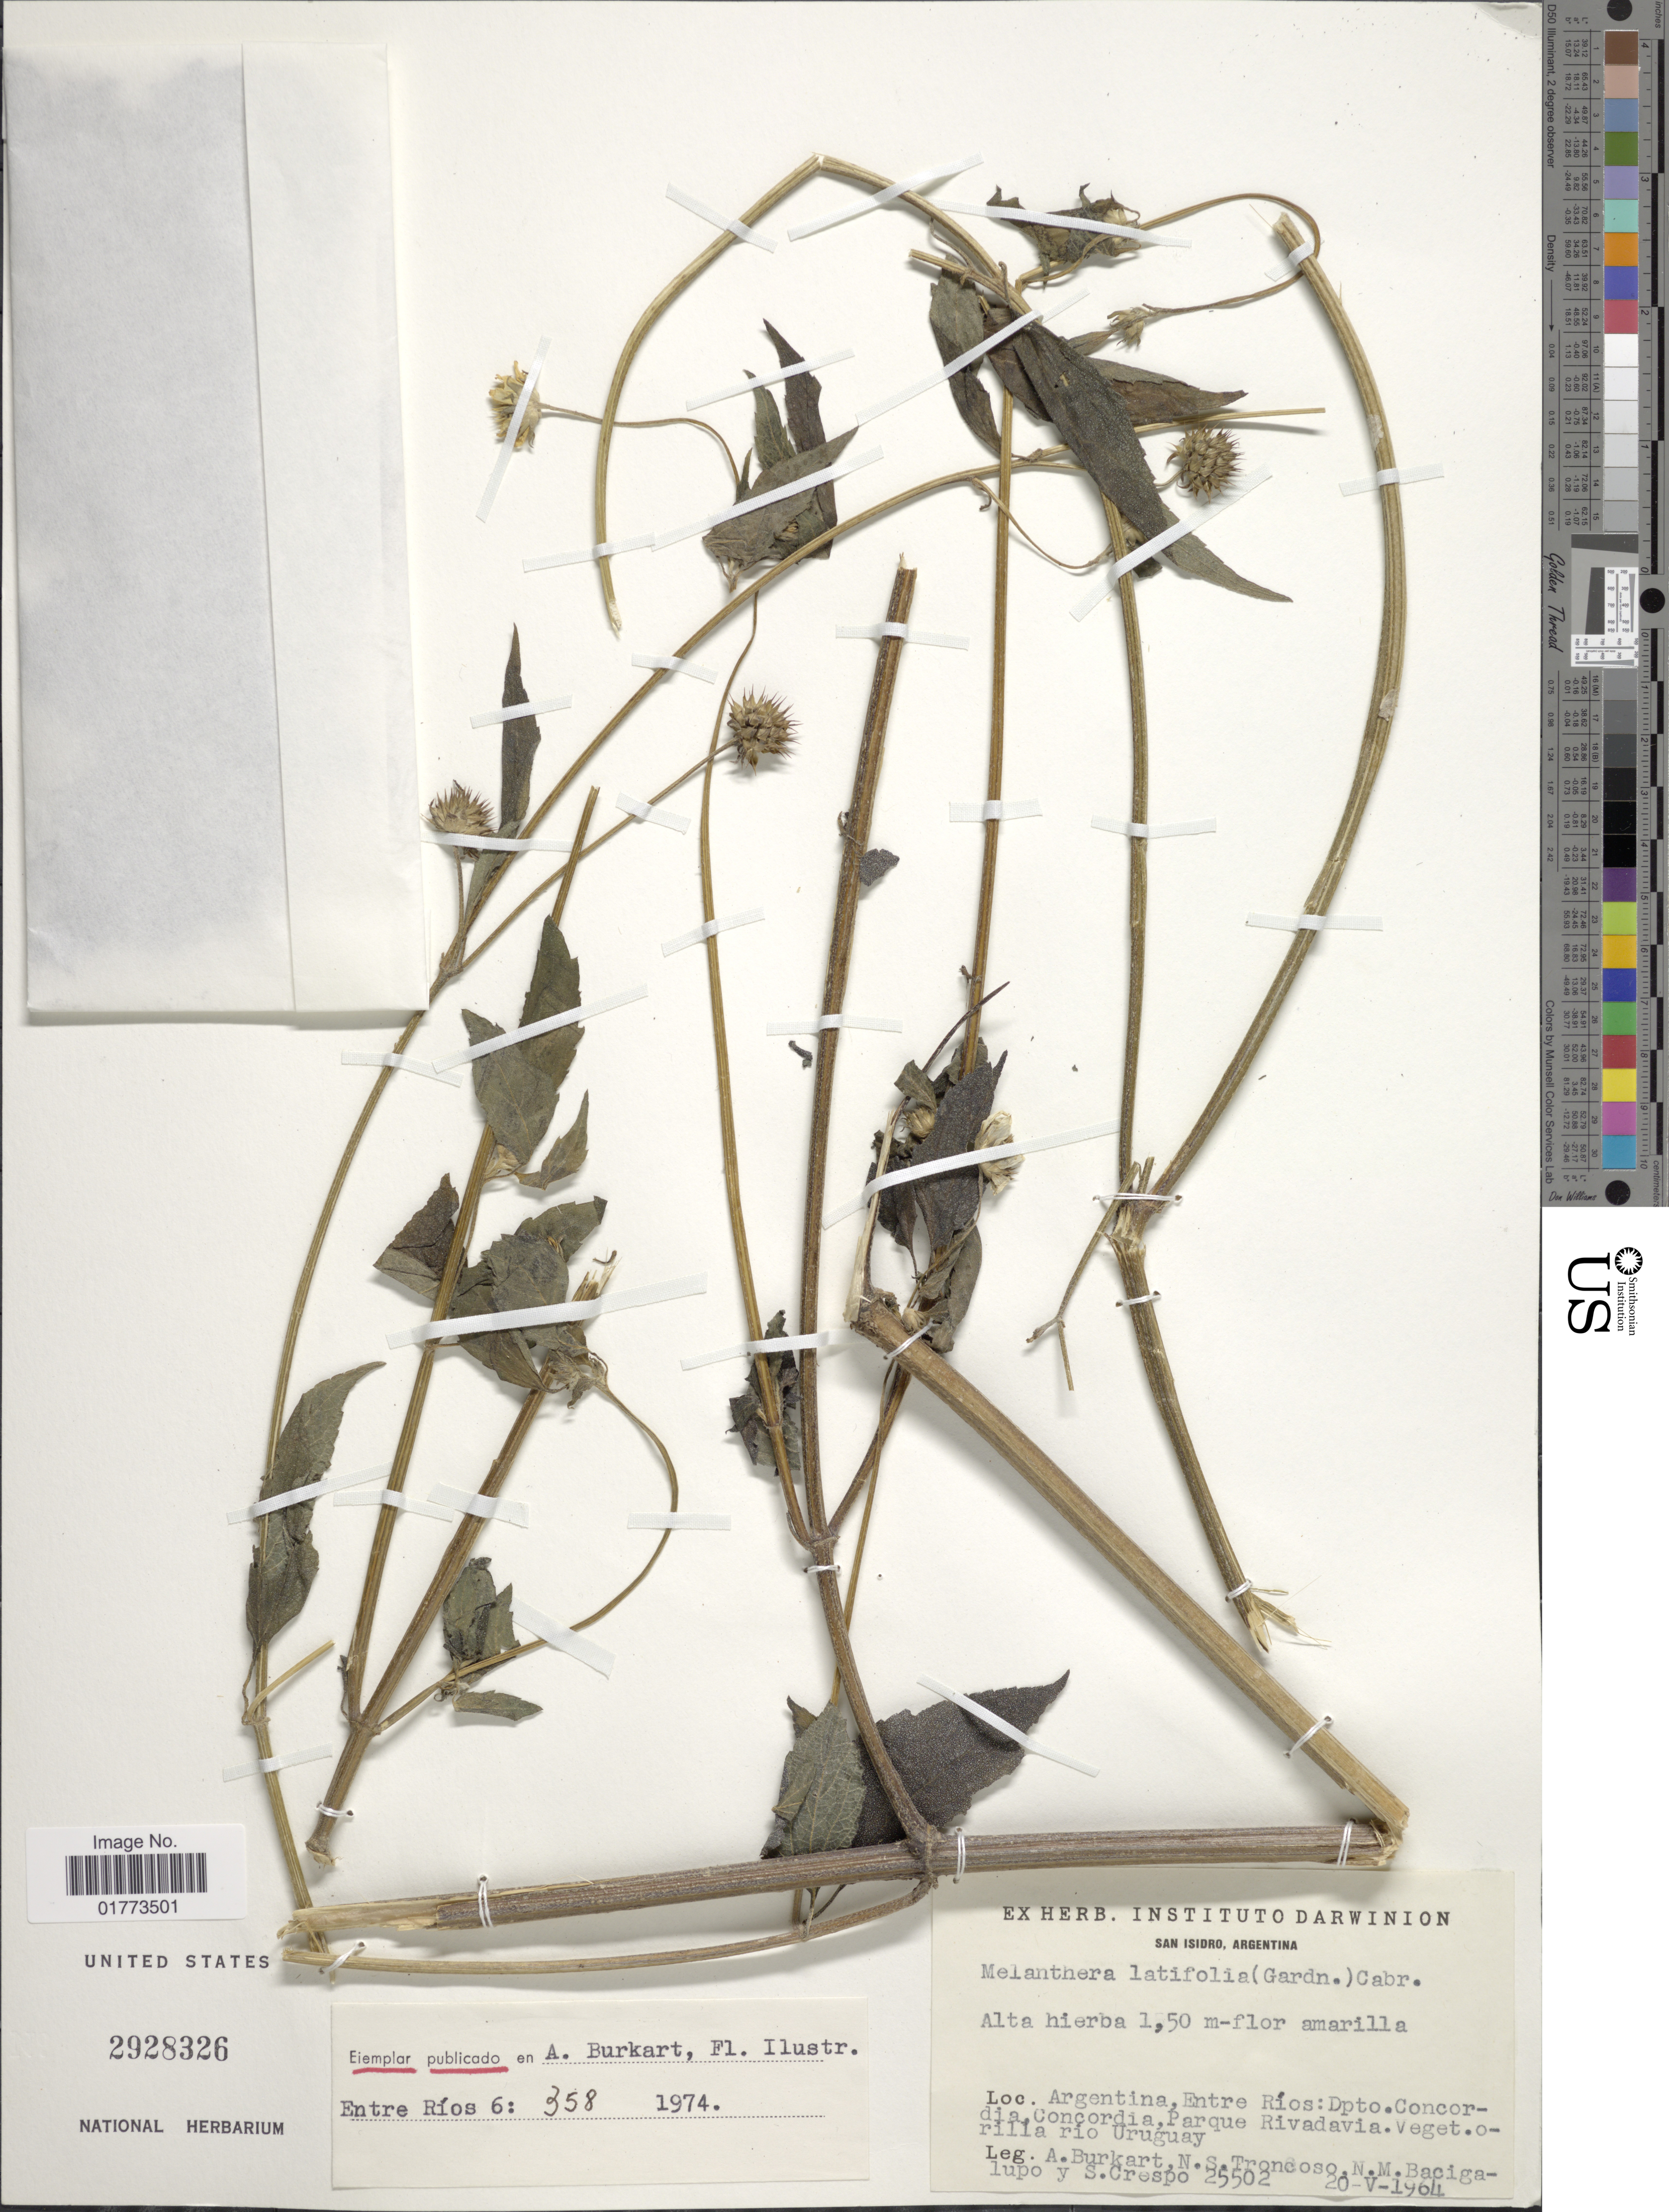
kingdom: Plantae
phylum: Tracheophyta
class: Magnoliopsida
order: Asterales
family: Asteraceae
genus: Melanthera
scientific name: Melanthera latifolia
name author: (Gardner)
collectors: A. E. Burkart, N. Troncoso, N. M. Bacigalupo & S. Crespo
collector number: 25502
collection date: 1964-05-20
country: Argentina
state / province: Entre Rios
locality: Dpto. Concordia, Concordia, Parque Rivadavia. Veget. orilla rio Uruguay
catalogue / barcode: US 2928326